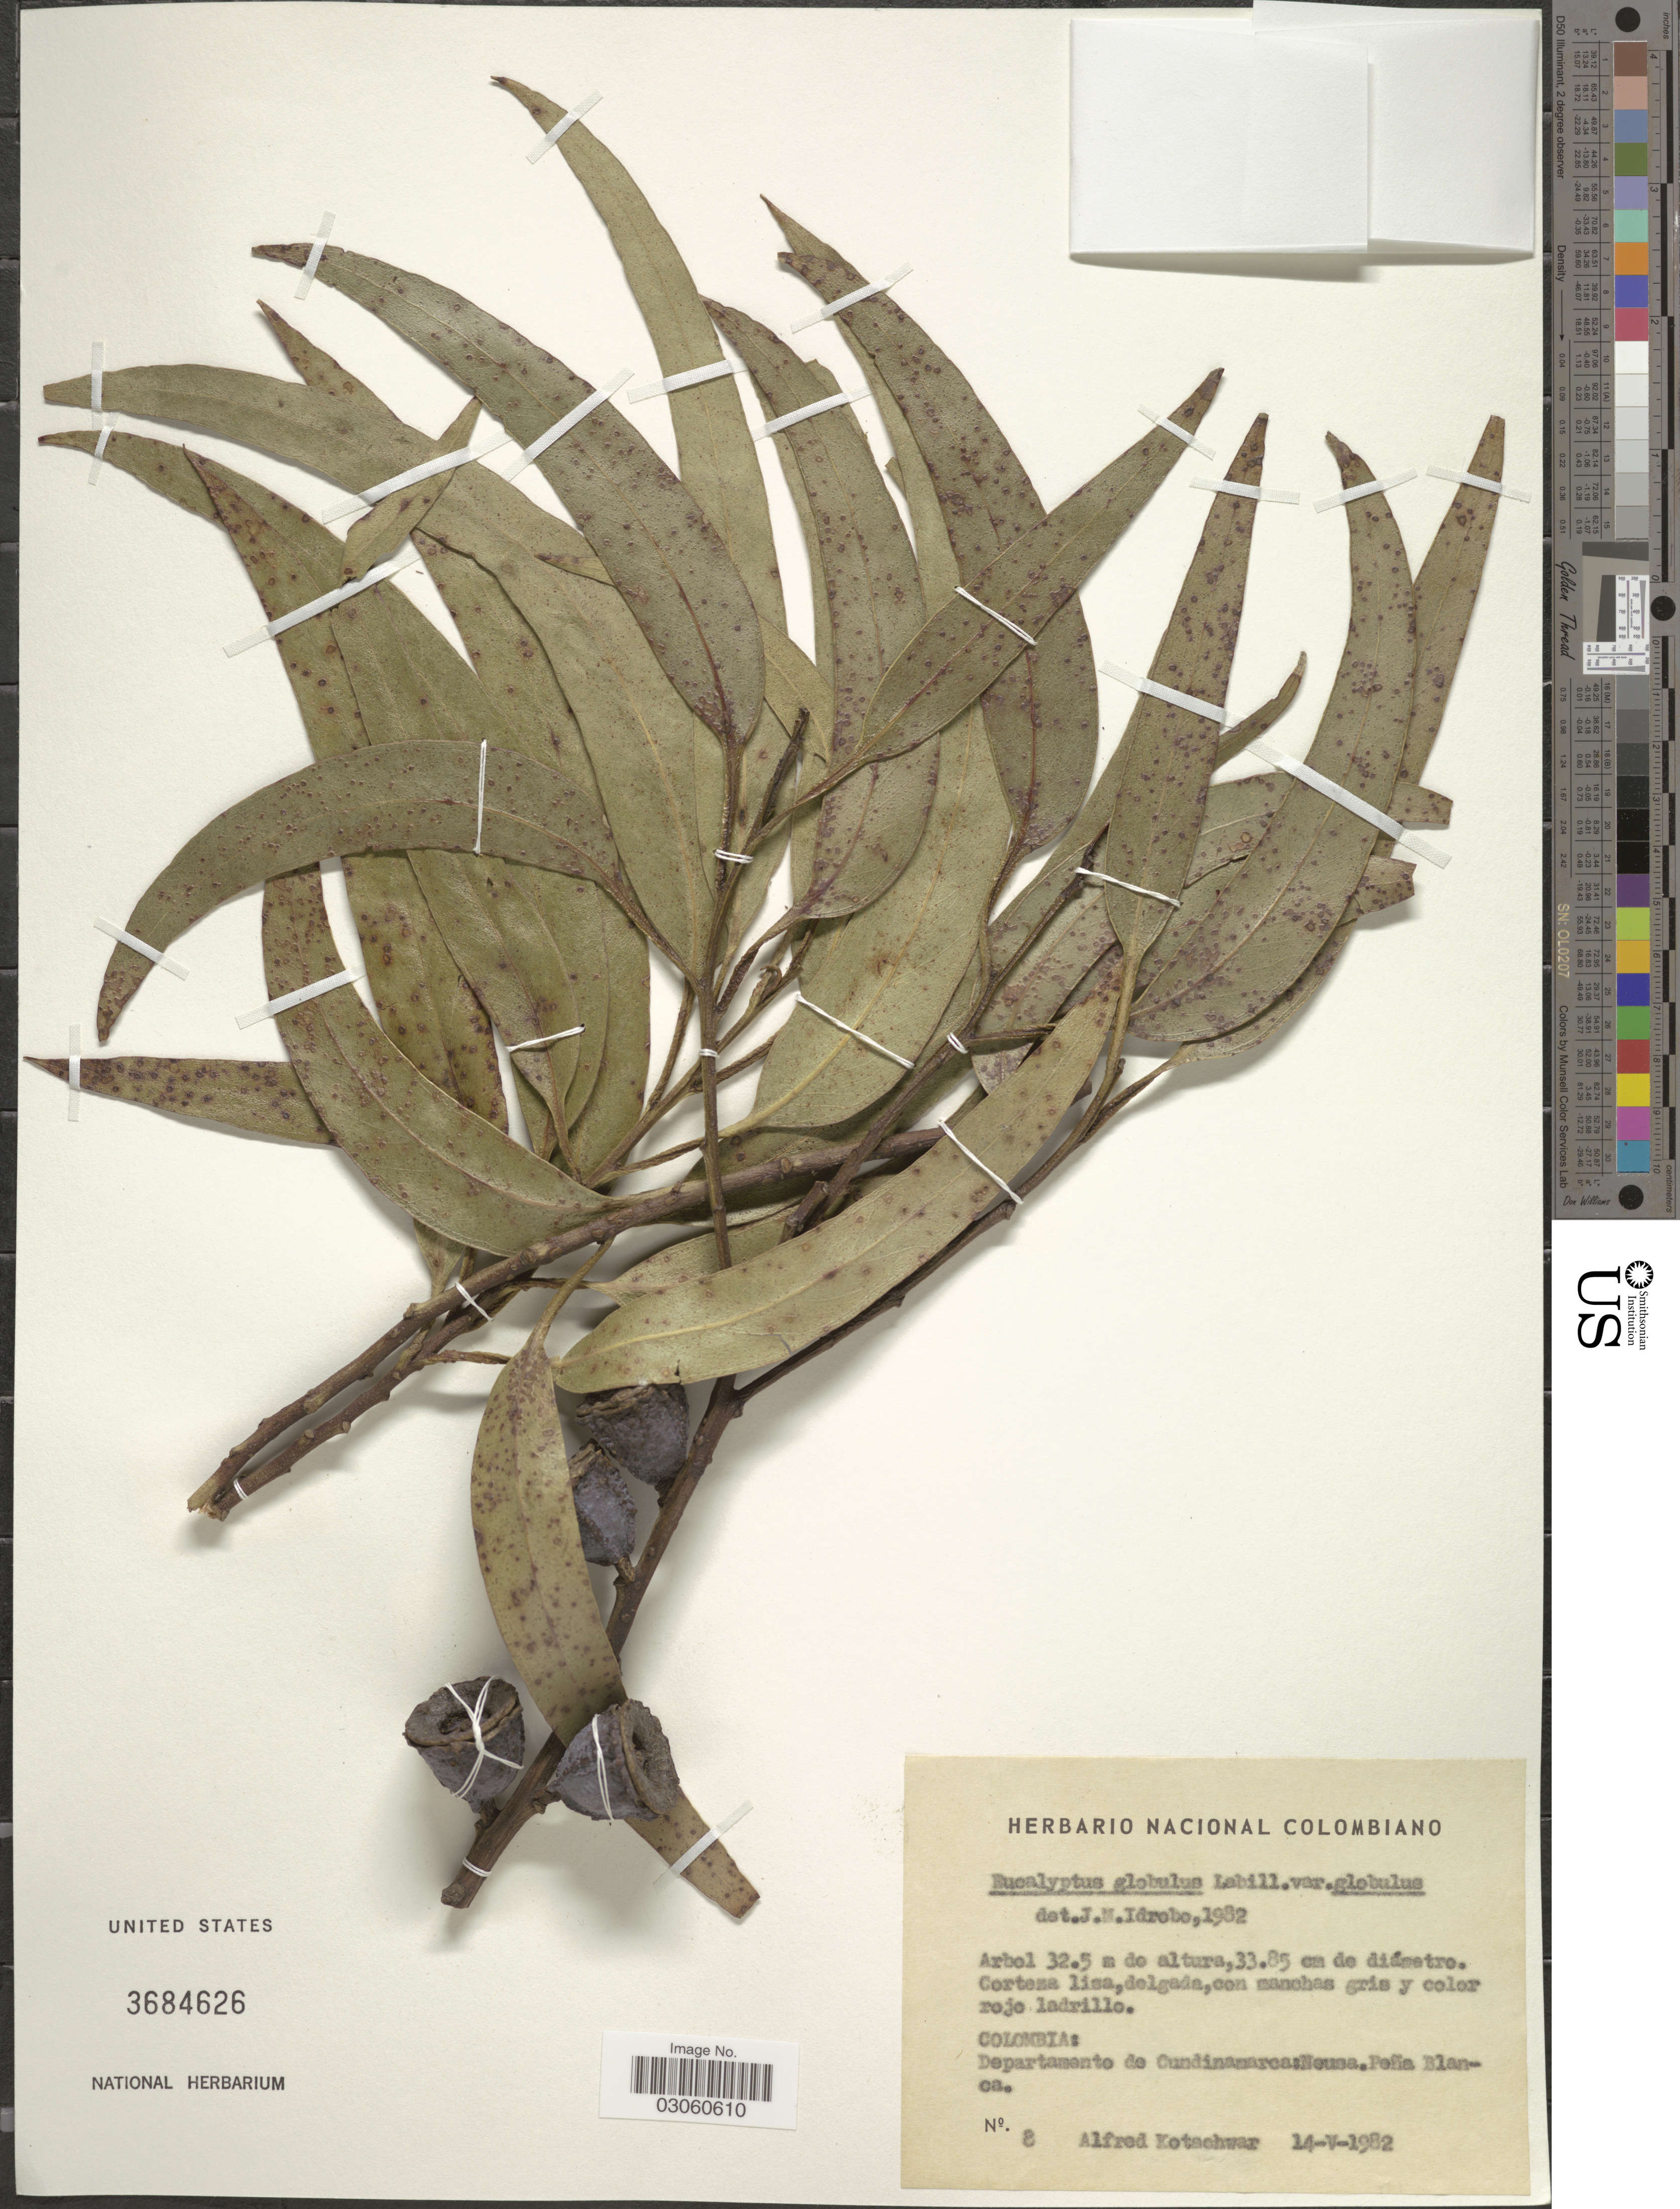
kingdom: Plantae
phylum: Tracheophyta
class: Magnoliopsida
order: Myrtales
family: Myrtaceae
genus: Eucalyptus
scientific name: Eucalyptus globulus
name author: Labill.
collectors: A. Kotschwar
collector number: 8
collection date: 1982-05-14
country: Colombia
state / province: Cundinamarca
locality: Departamento de Cundinamarca.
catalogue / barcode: US 3684626